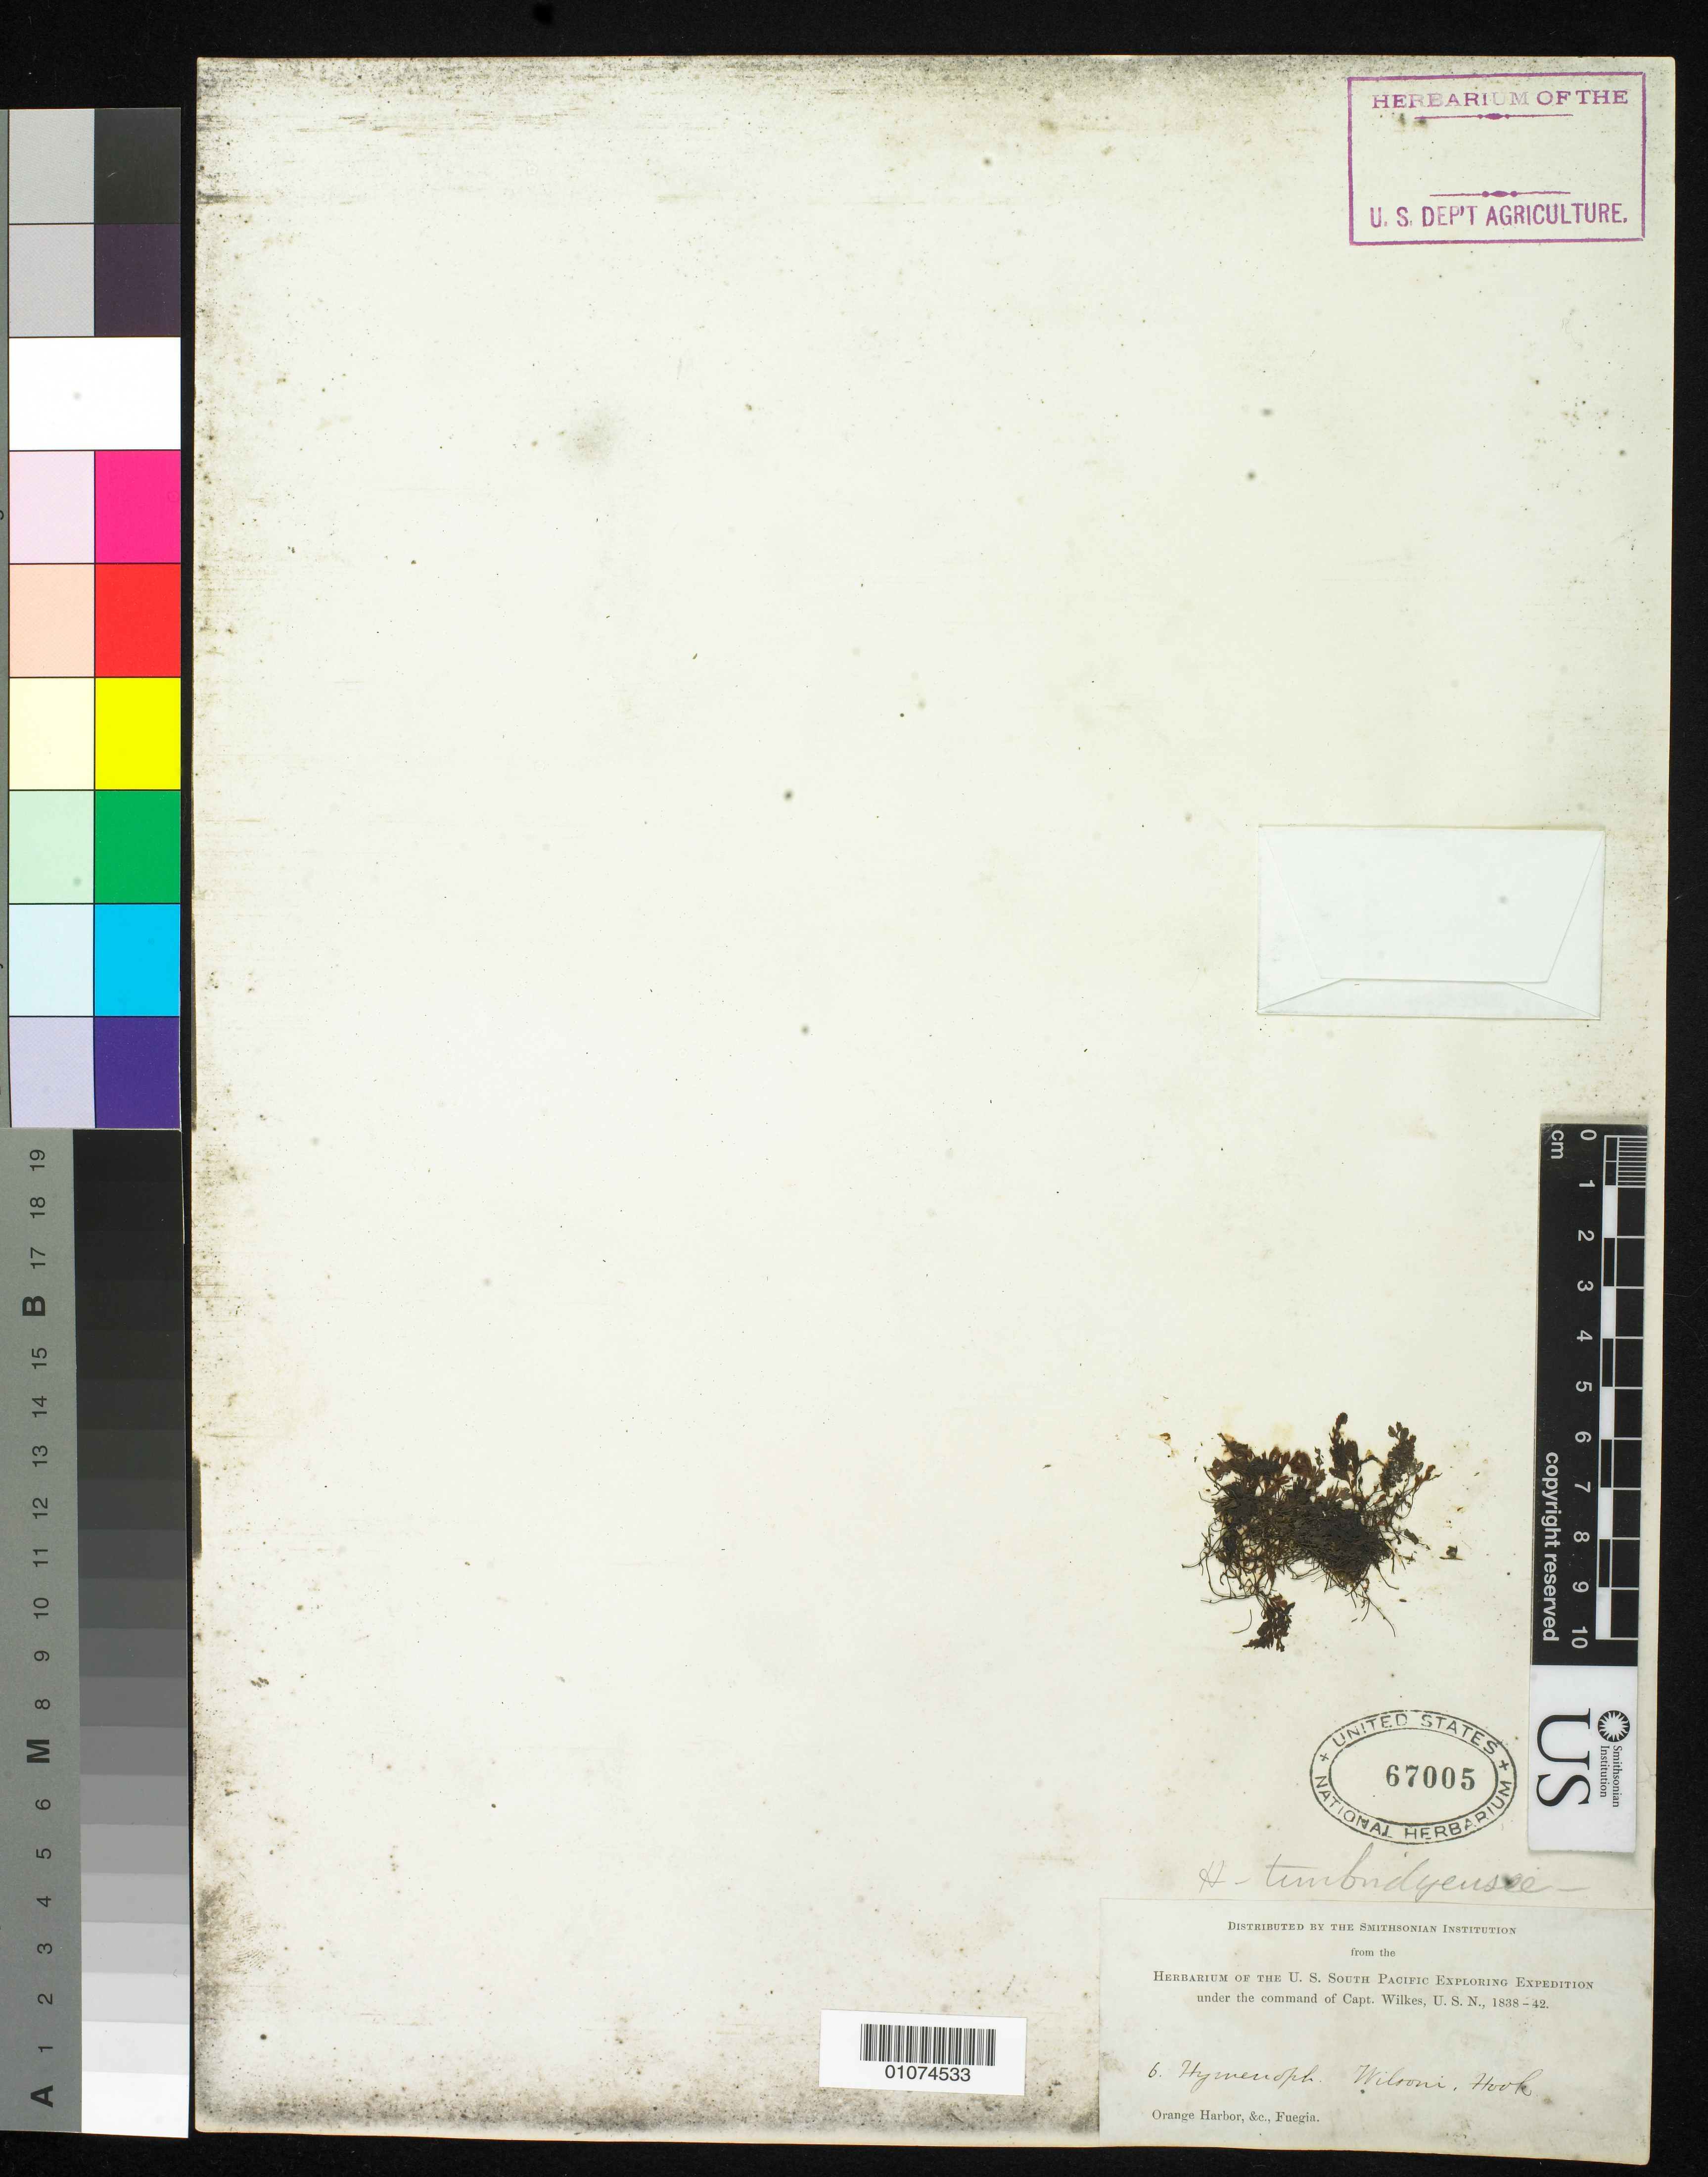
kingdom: Plantae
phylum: Tracheophyta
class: Polypodiopsida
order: Hymenophyllales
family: Hymenophyllaceae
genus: Hymenophyllum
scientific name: Hymenophyllum tunbrigense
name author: (L.) Small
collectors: Wilkes Explor. Exped.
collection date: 1838/1842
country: Argentina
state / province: Tierra del Fuego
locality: Orange Harbor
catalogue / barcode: US 67005